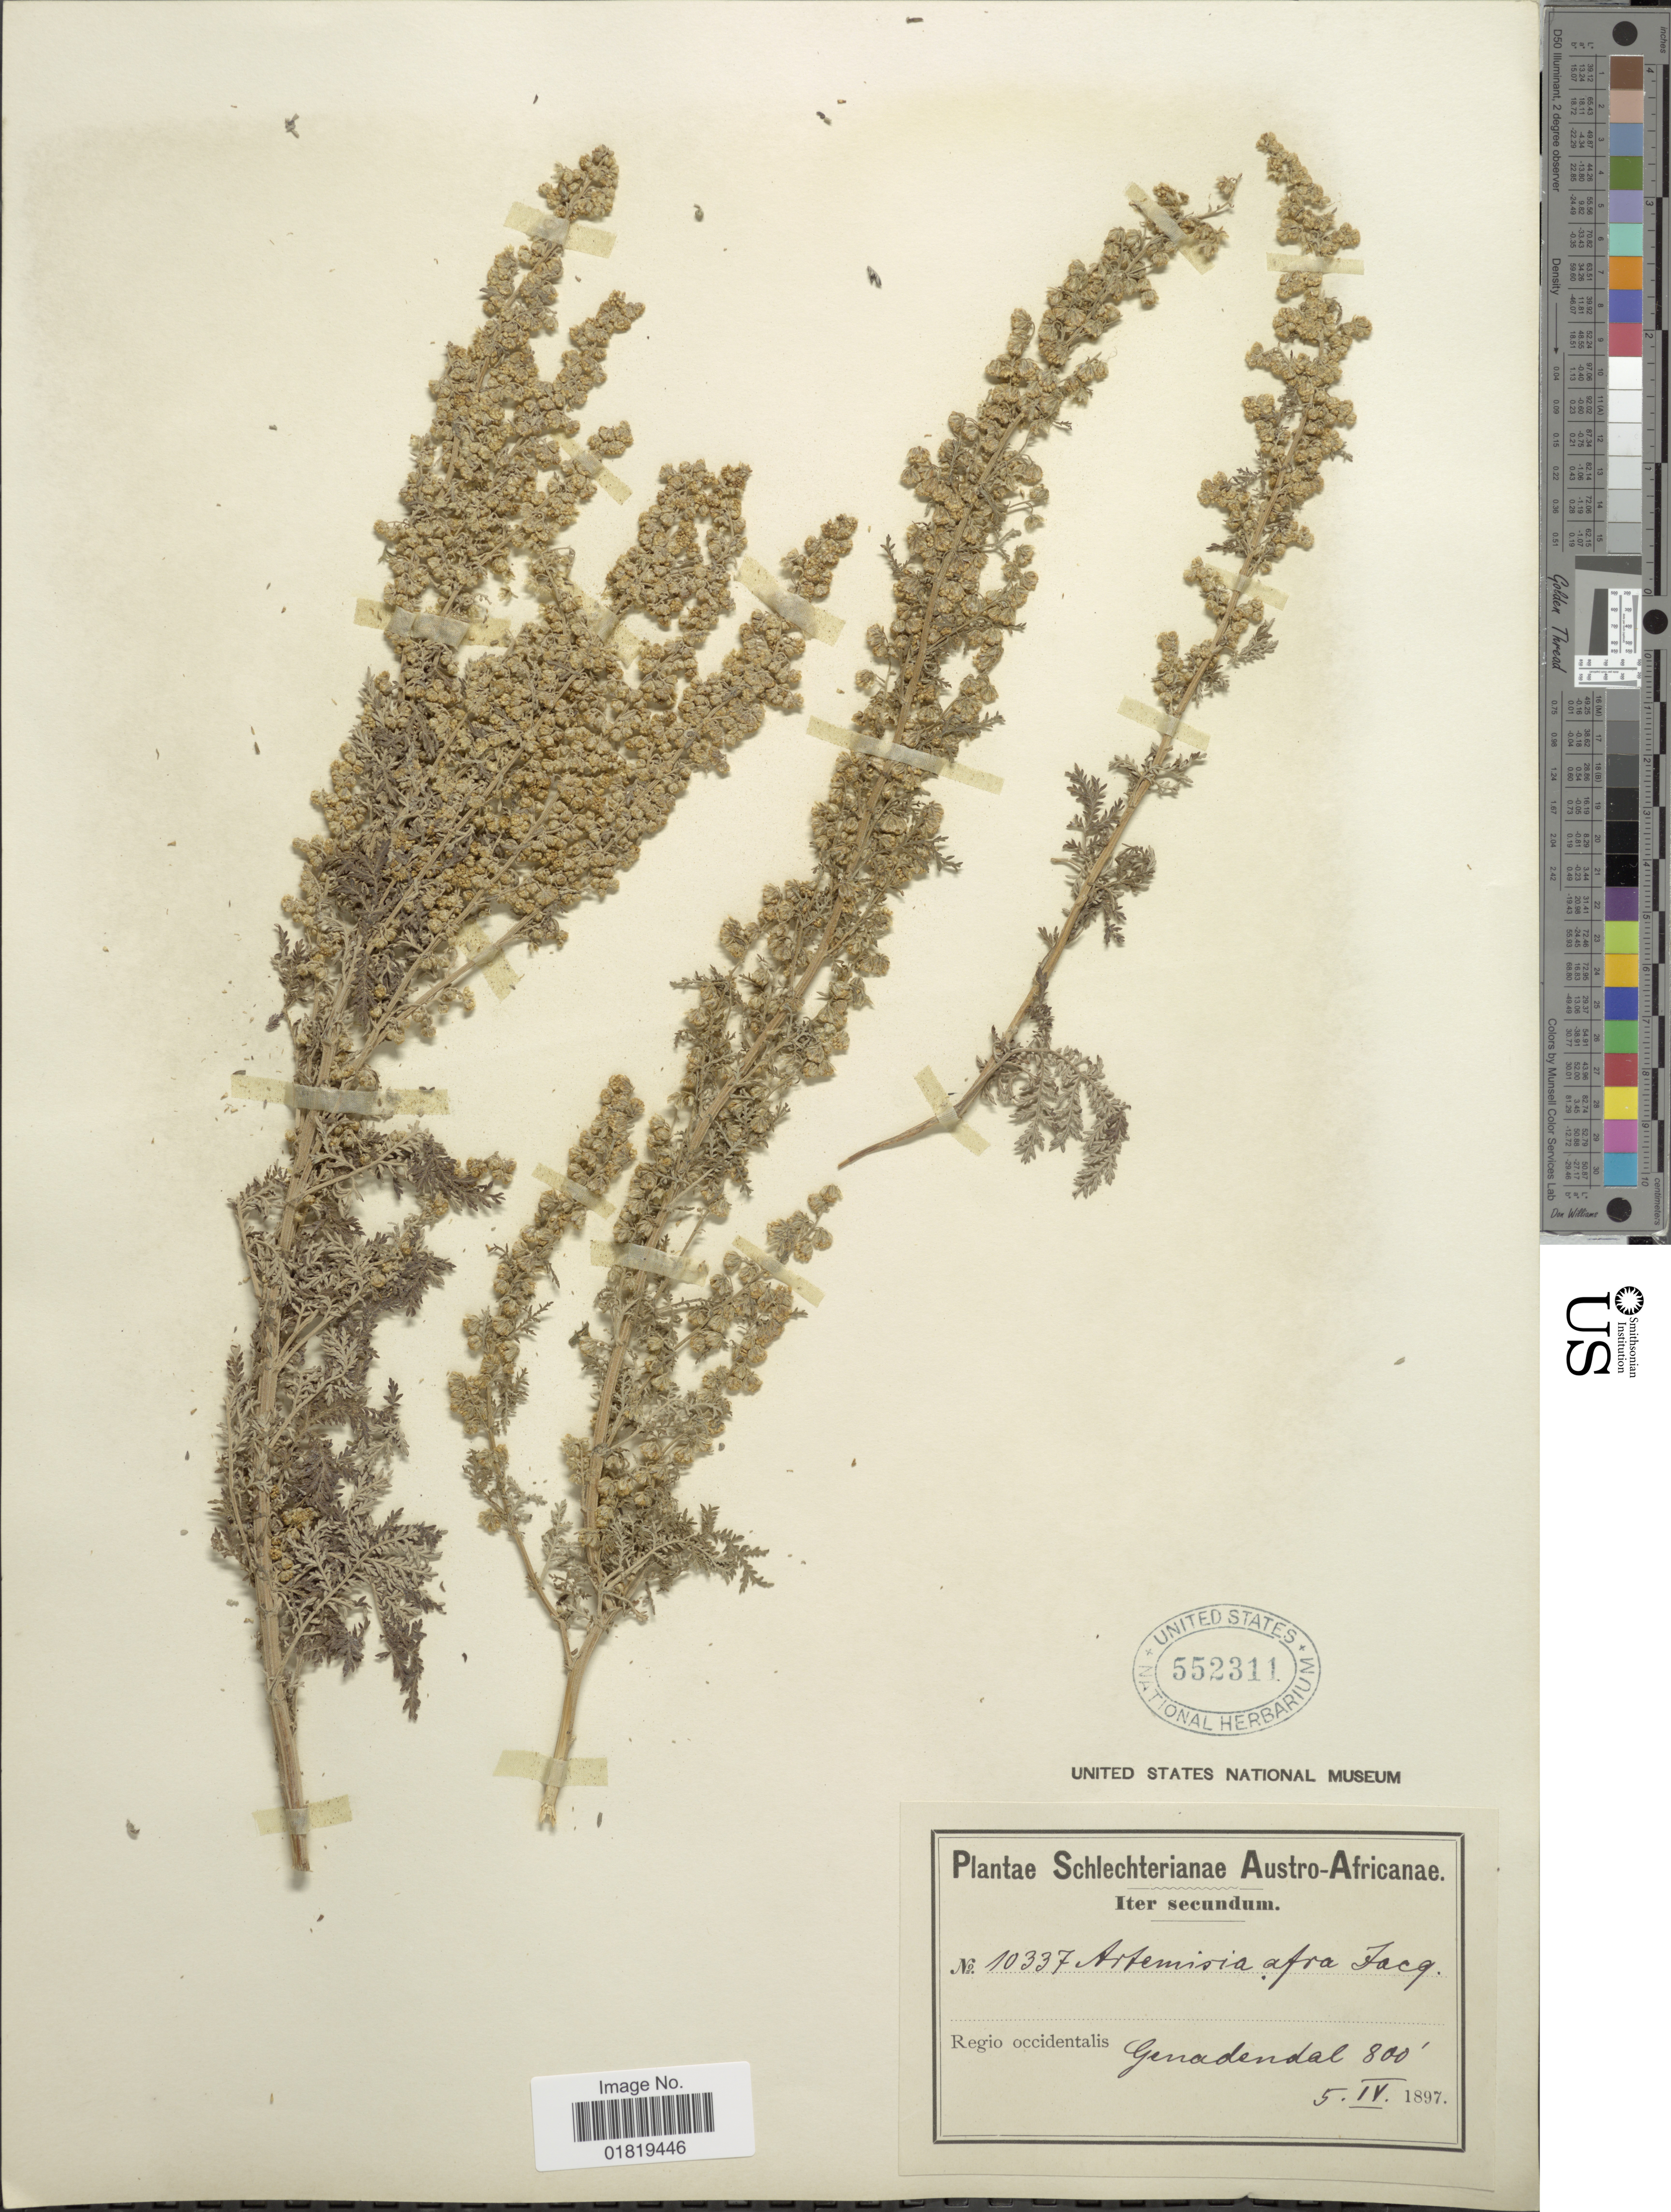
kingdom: Plantae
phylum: Tracheophyta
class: Magnoliopsida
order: Asterales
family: Asteraceae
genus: Artemisia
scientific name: Artemisia afra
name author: Jacq. ex Willd.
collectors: Schlechter, --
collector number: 10337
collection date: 1897-04-05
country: South Africa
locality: Austro-Africanae, Regio occidentalis, Genadendal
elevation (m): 244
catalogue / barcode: US 552311